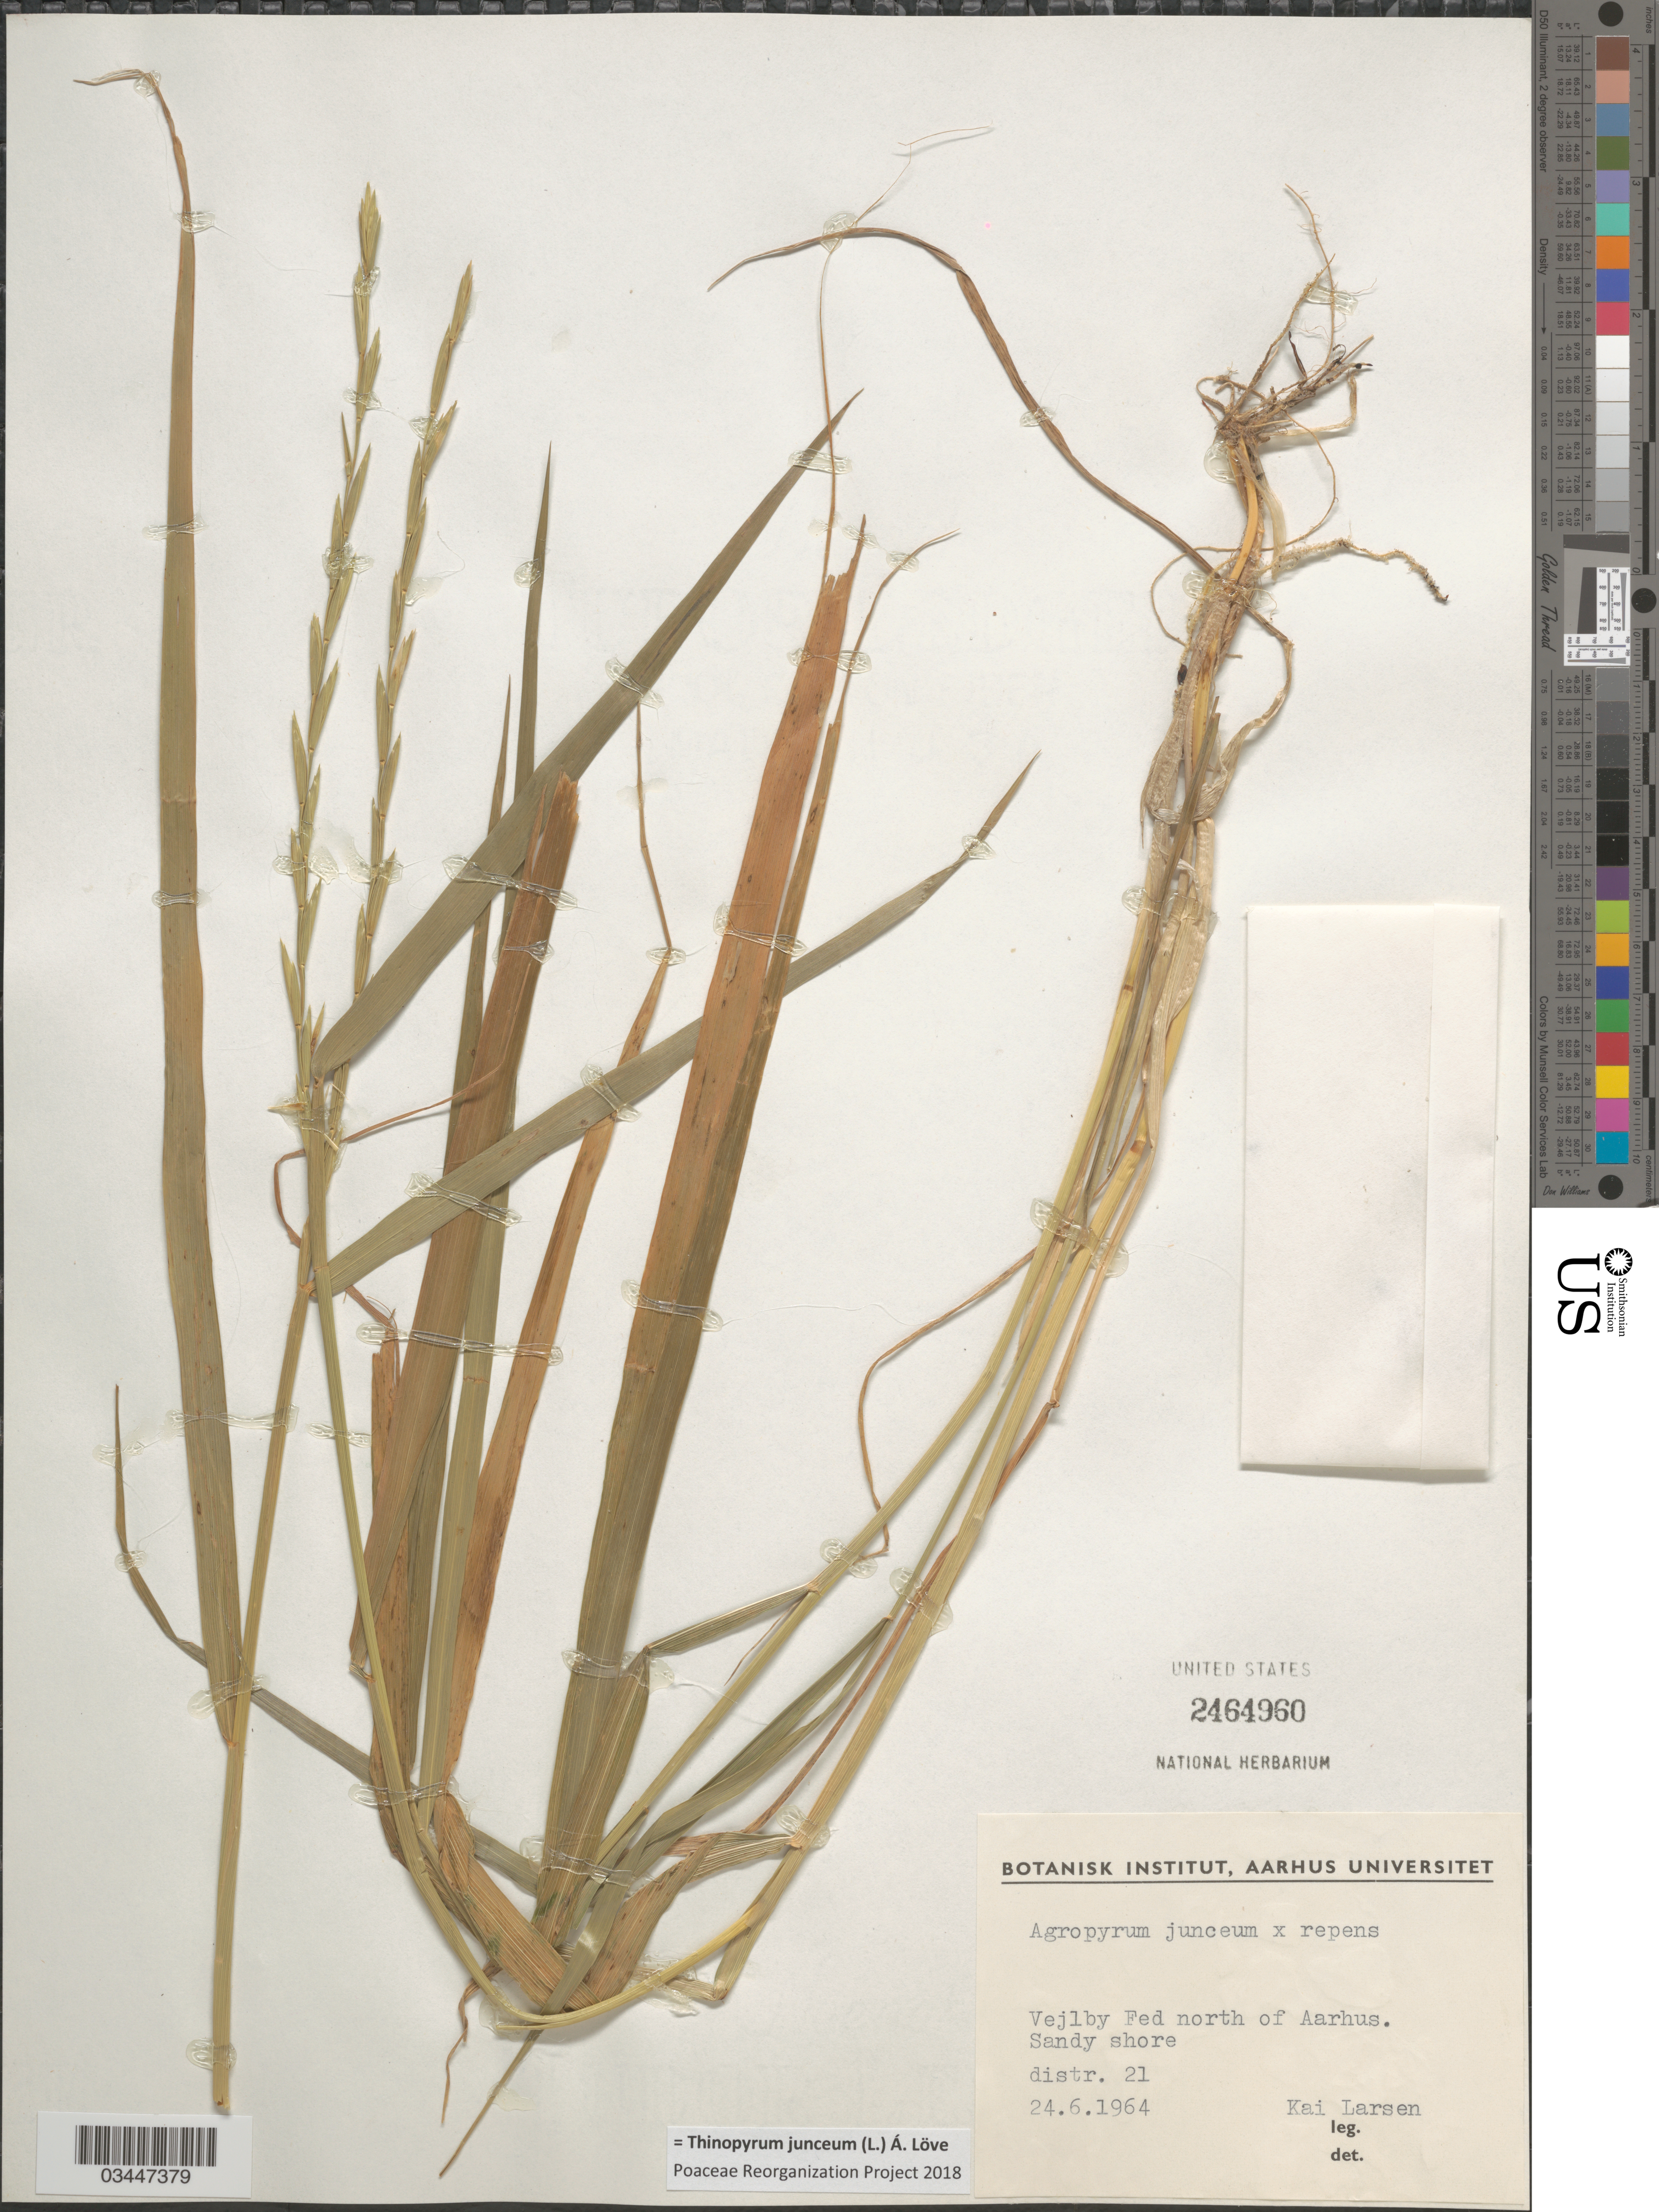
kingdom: Plantae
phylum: Tracheophyta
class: Liliopsida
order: Poales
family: Poaceae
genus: Thinopyrum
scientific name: Thinopyrum junceum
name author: (L.) Á. Löve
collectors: K. Larsen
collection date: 1964-06-24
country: Denmark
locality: Vejlby Fed north of Aarhus. Sandy shore distr. 21.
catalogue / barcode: US 2464960